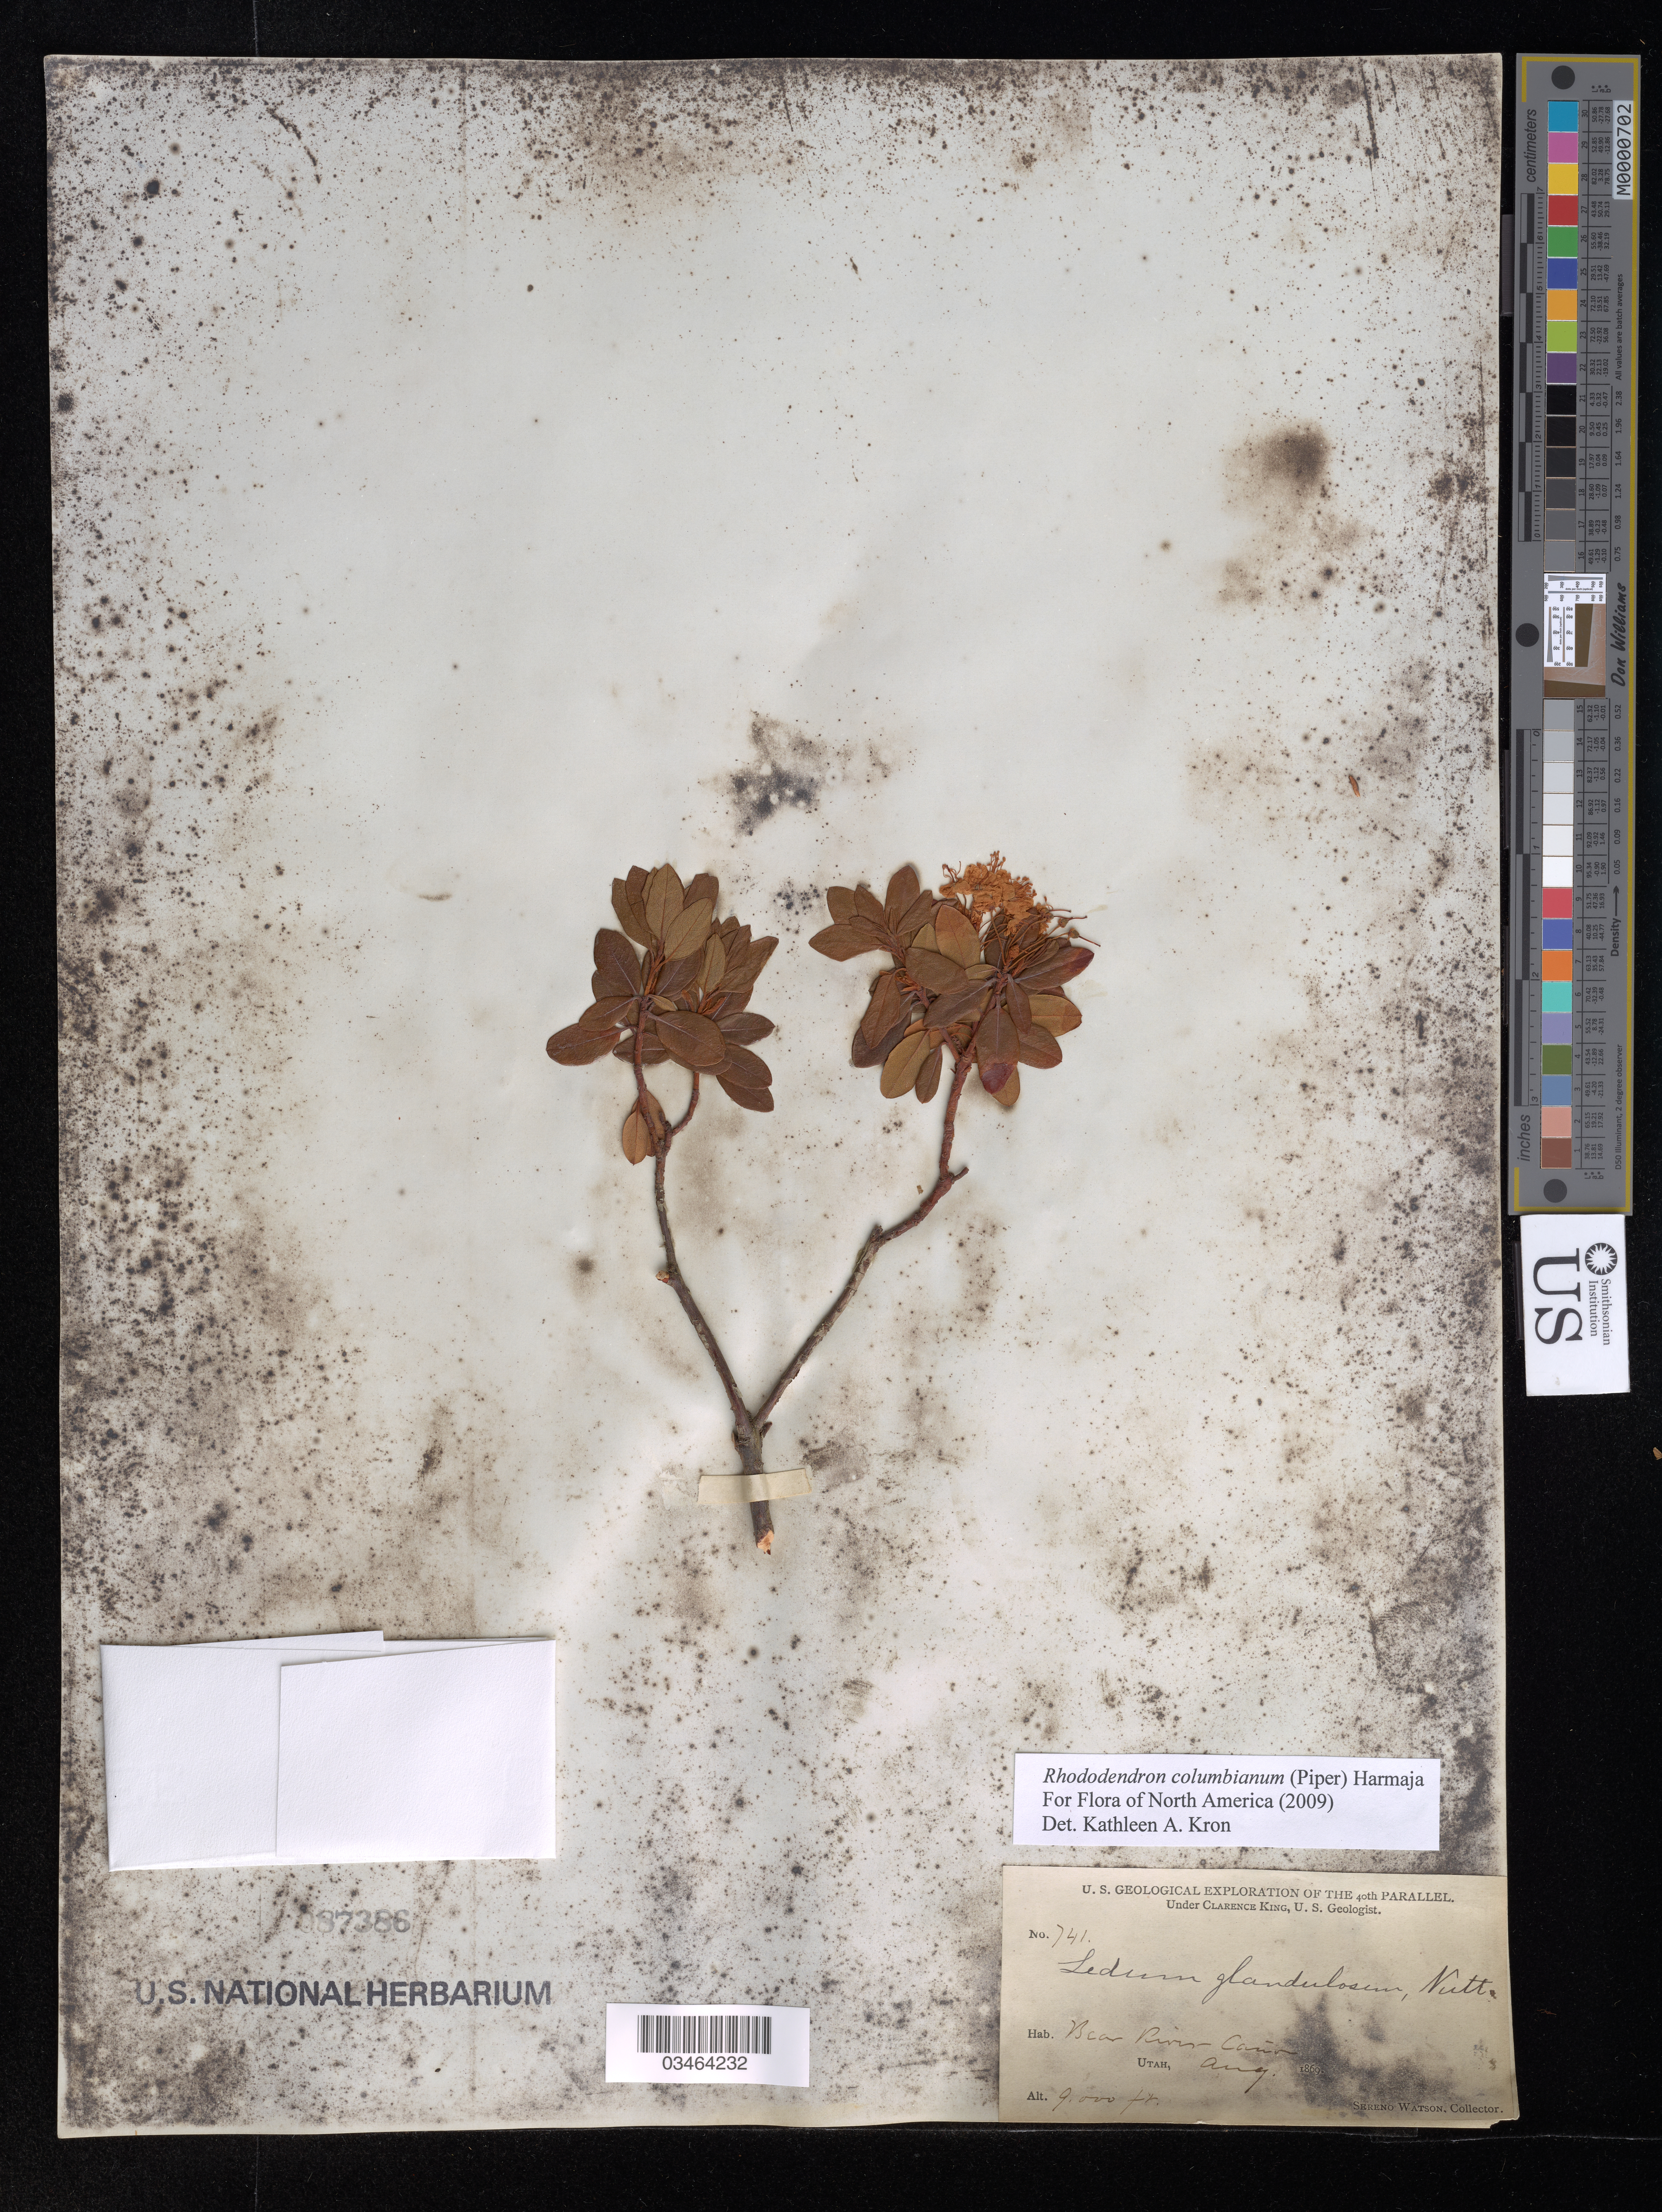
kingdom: Plantae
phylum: Tracheophyta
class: Magnoliopsida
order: Ericales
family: Ericaceae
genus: Ledum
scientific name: Ledum glandulosum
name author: Nutt.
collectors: S. Watson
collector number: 741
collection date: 1869-08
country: United States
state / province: Utah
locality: U. S. Geological Exploration. Bear River Cañon.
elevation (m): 2743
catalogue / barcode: US 87386